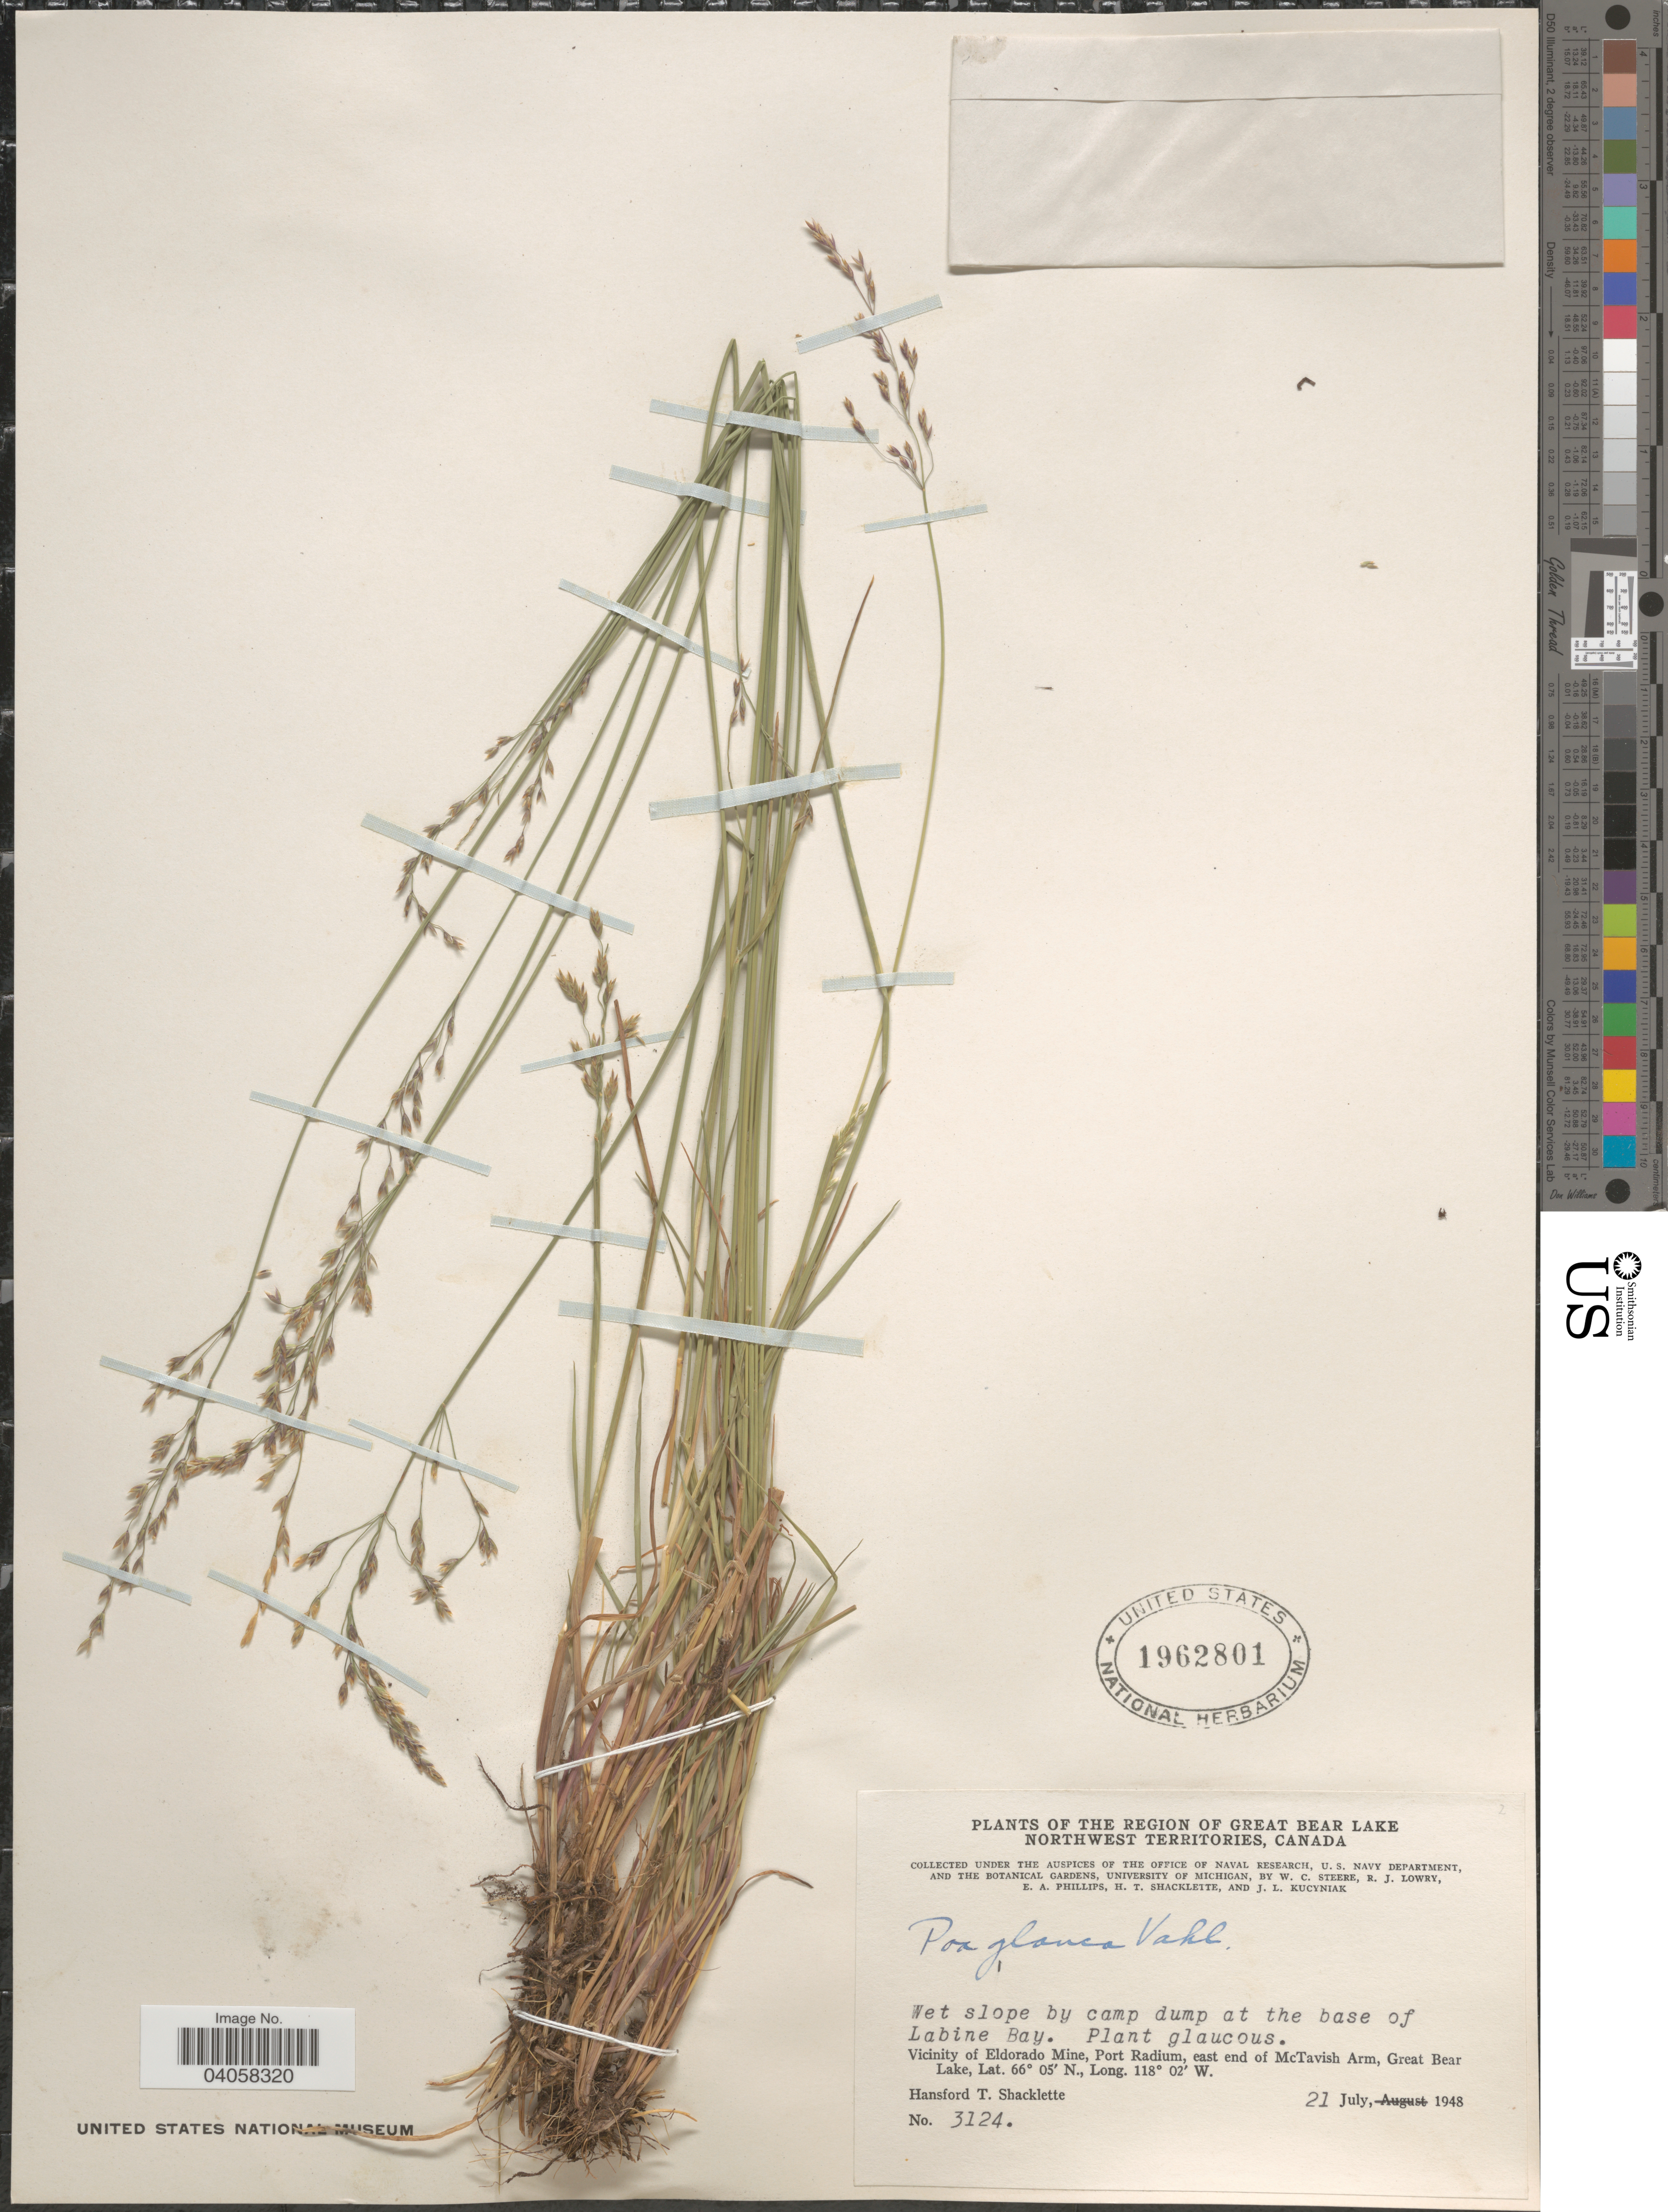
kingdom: Plantae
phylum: Tracheophyta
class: Liliopsida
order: Poales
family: Poaceae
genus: Poa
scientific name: Poa glauca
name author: Vahl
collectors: H. Shacklette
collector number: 3124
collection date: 1948-07-21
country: Canada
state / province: Northwest Territories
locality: Region of Great Bear Lake. Wet slope by camp dump at the base of Labine Bay. Vicinity of Eldorado Mine, Port Radium, east end of McTravish Arm, Great Bear Lake.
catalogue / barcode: US 1962801